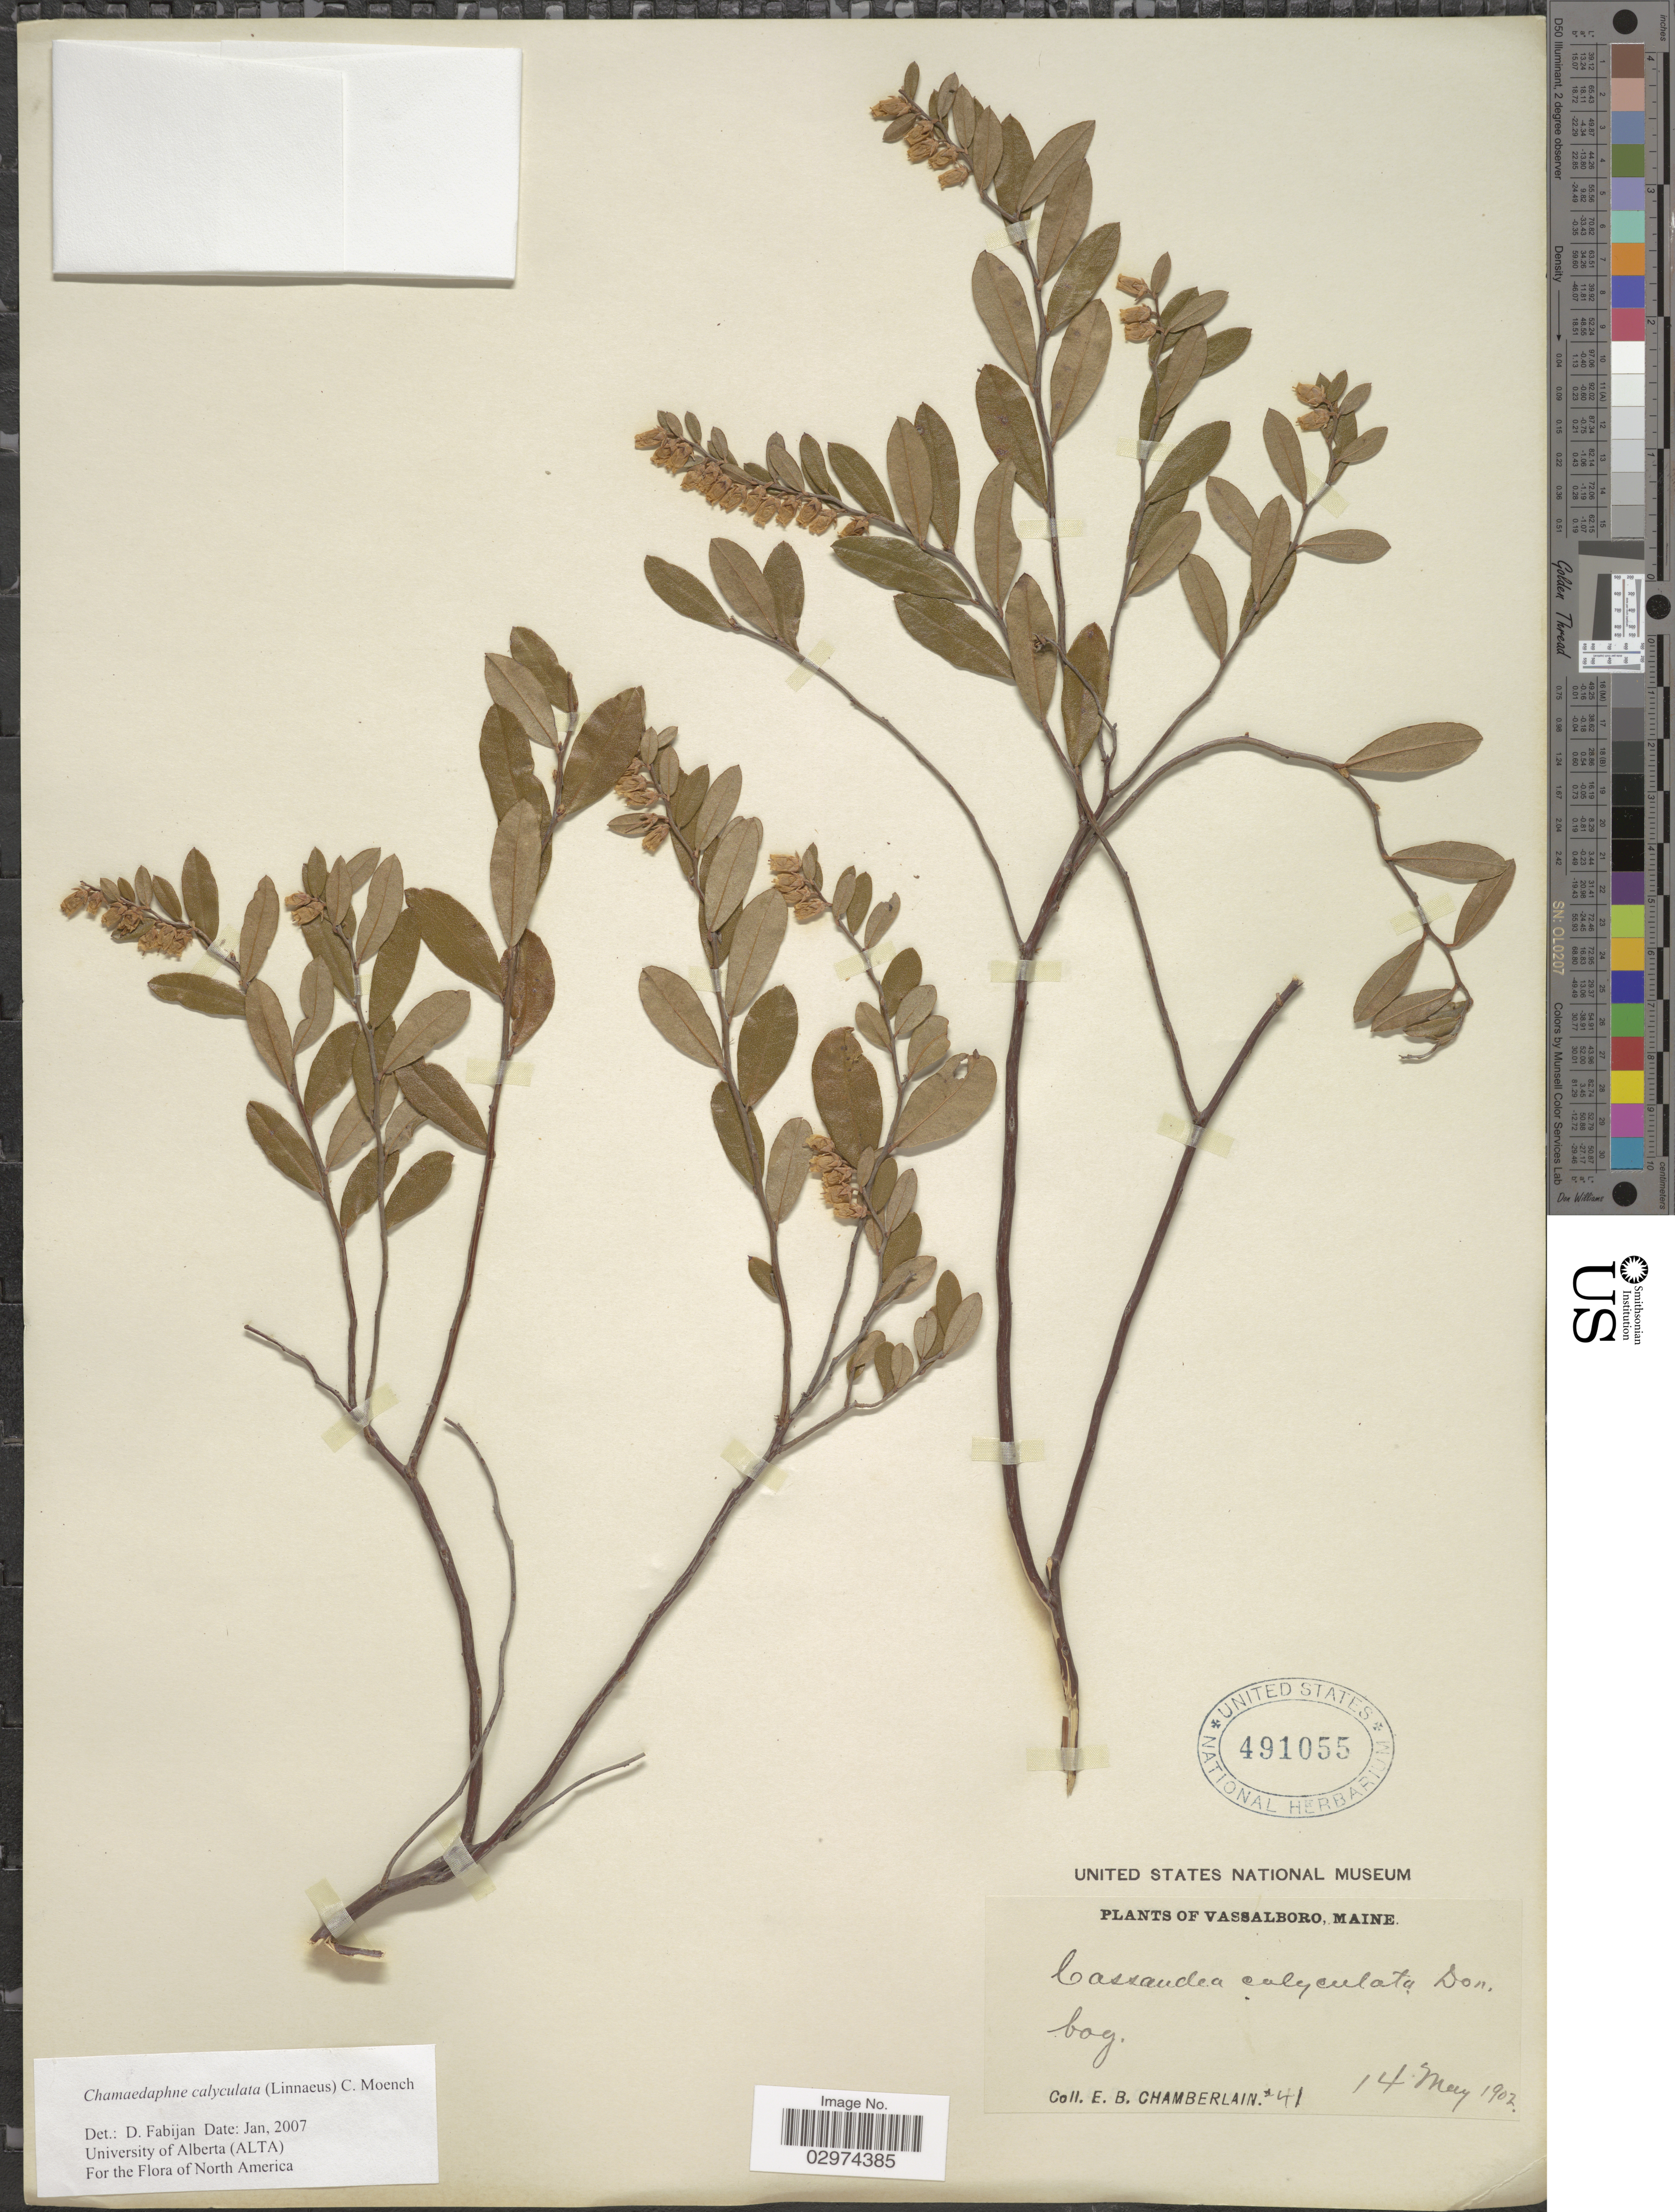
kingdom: Plantae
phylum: Tracheophyta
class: Magnoliopsida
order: Ericales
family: Ericaceae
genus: Chamaedaphne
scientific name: Chamaedaphne calyculata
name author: (L.) Moench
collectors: E. Chamberlain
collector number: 41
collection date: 1902-05-14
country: United States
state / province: Maine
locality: Vassalboro.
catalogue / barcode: US 491055